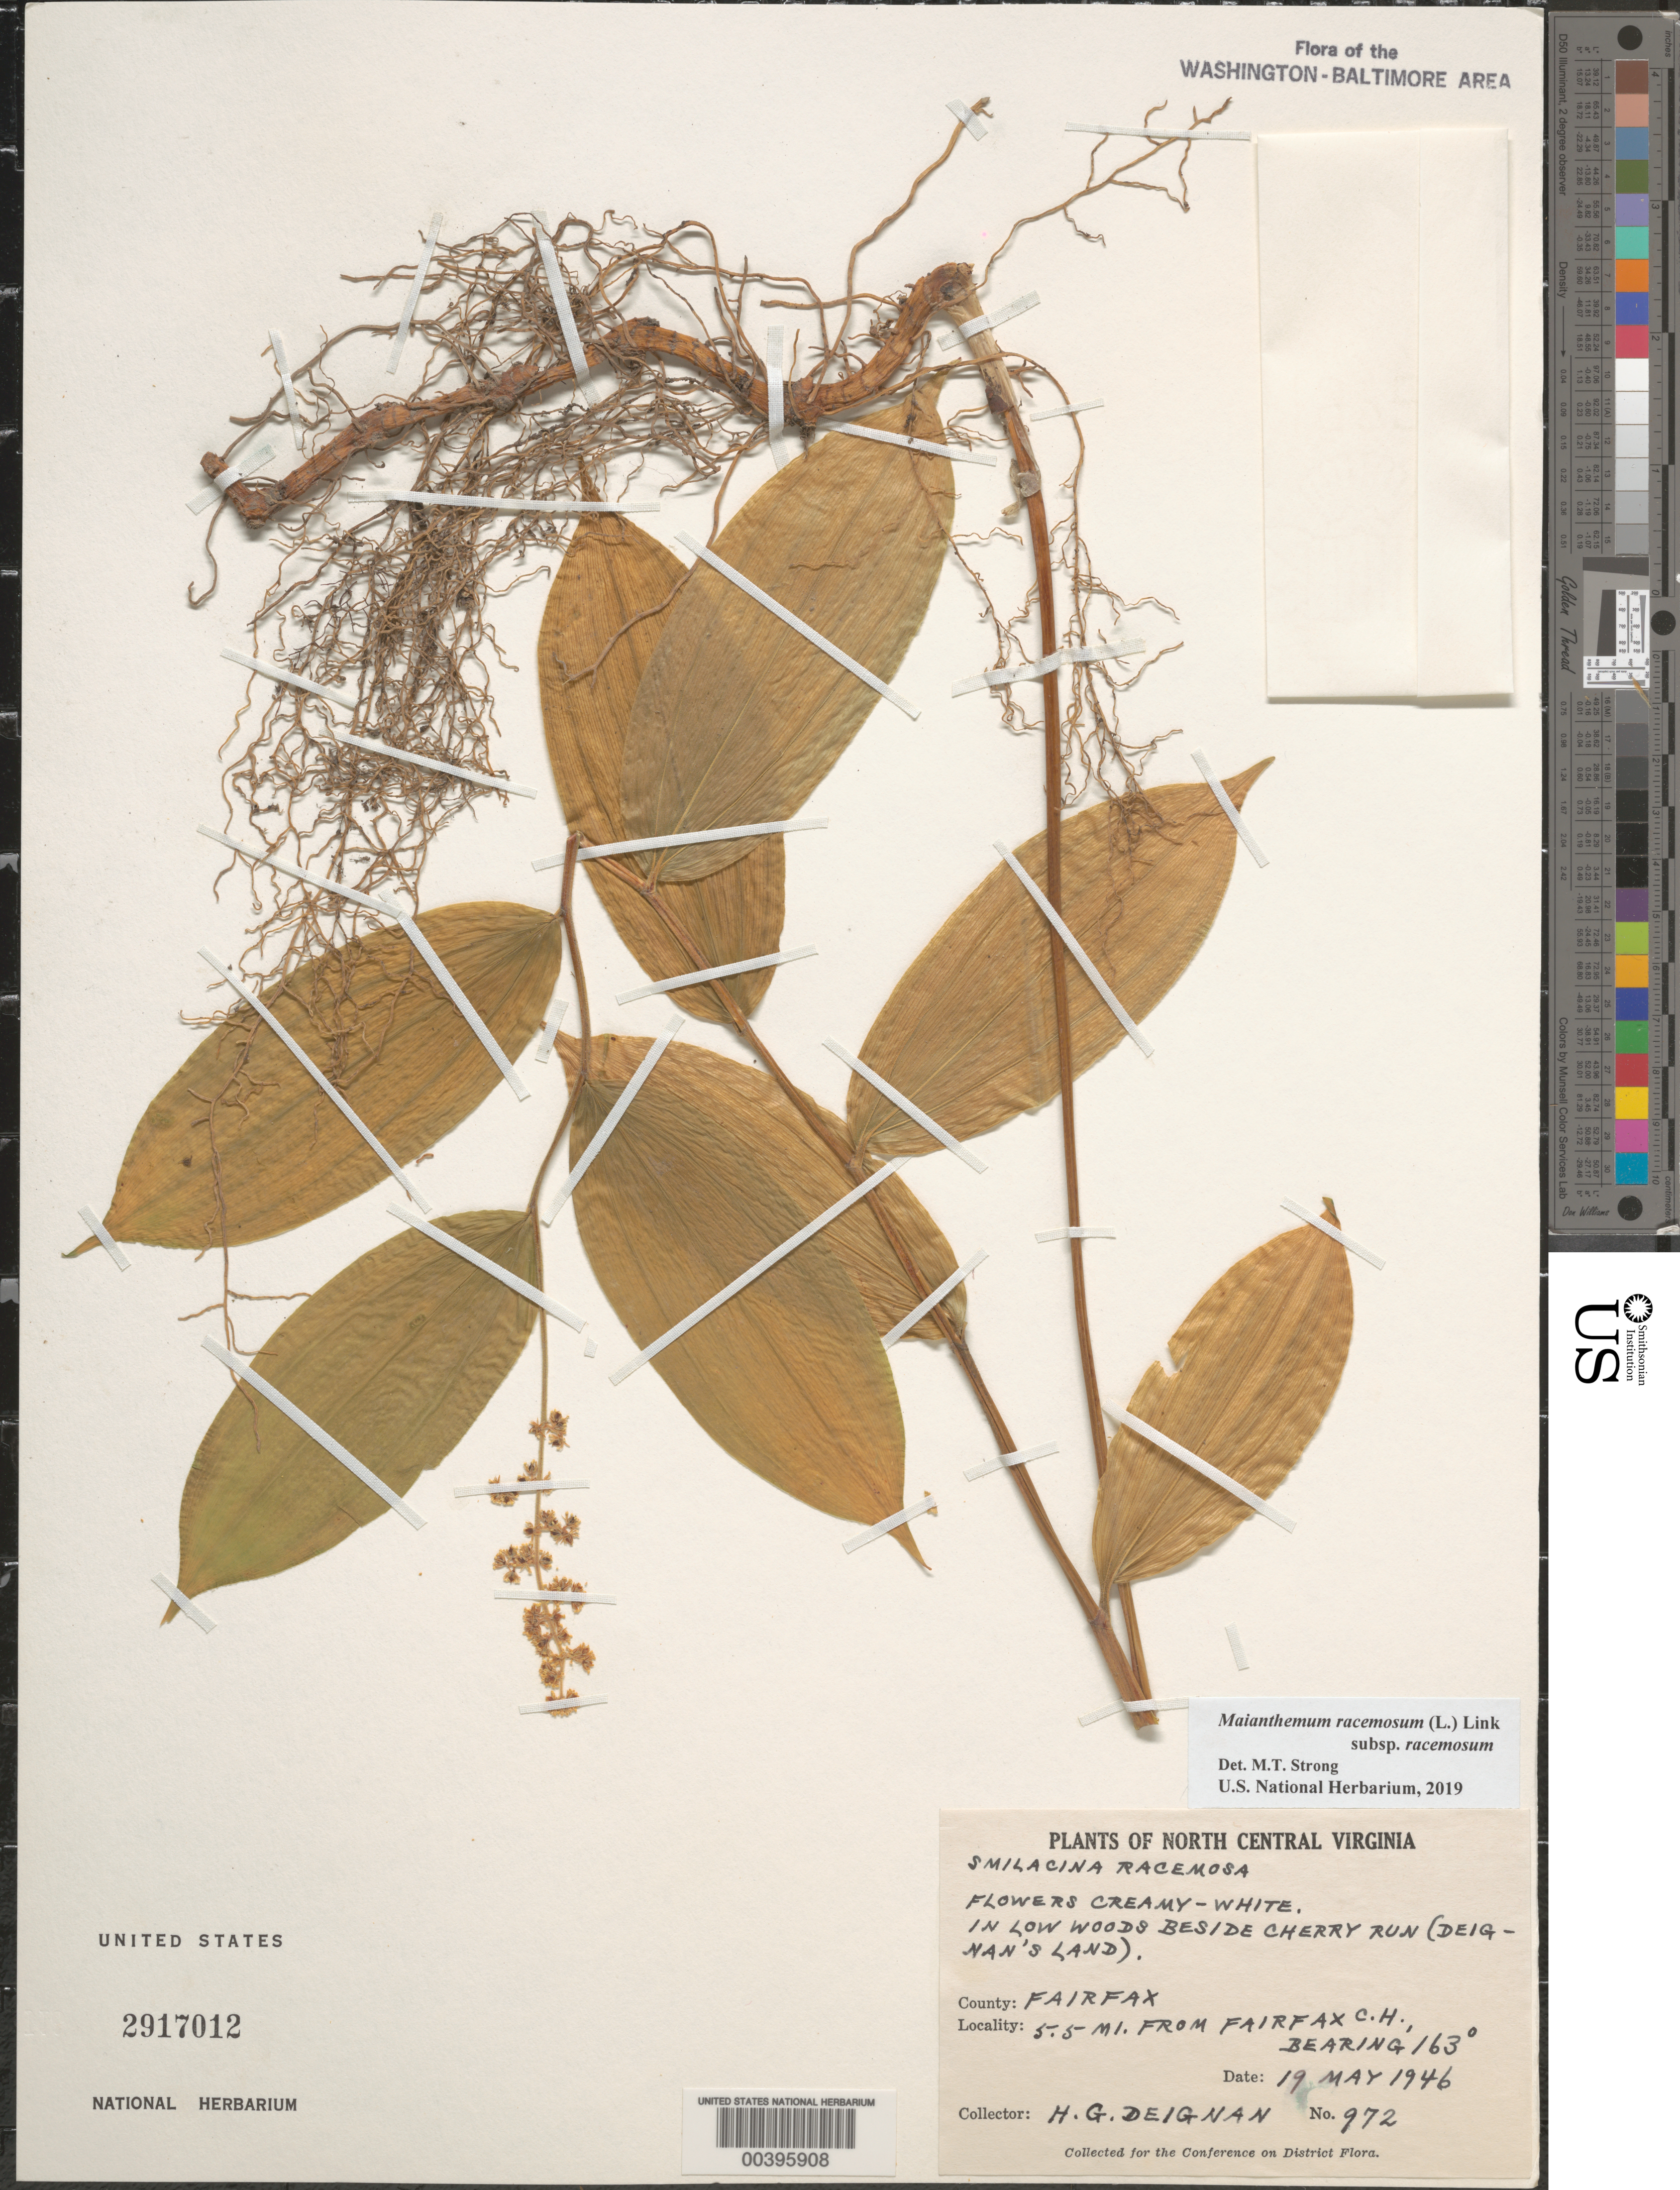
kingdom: Plantae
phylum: Tracheophyta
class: Liliopsida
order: Asparagales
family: Asparagaceae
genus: Maianthemum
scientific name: Maianthemum racemosum subsp. racemosum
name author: (L.) Link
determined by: Strong, Mark T., (BOT), Smithsonian Institution - National Museum of Natural History (UNITED STATES)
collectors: H. Deignan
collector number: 972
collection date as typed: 19 May 1946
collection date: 1946-05-19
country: United States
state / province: Virginia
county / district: Fairfax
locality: Cherry Run, Deignan Land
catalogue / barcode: US 2917012